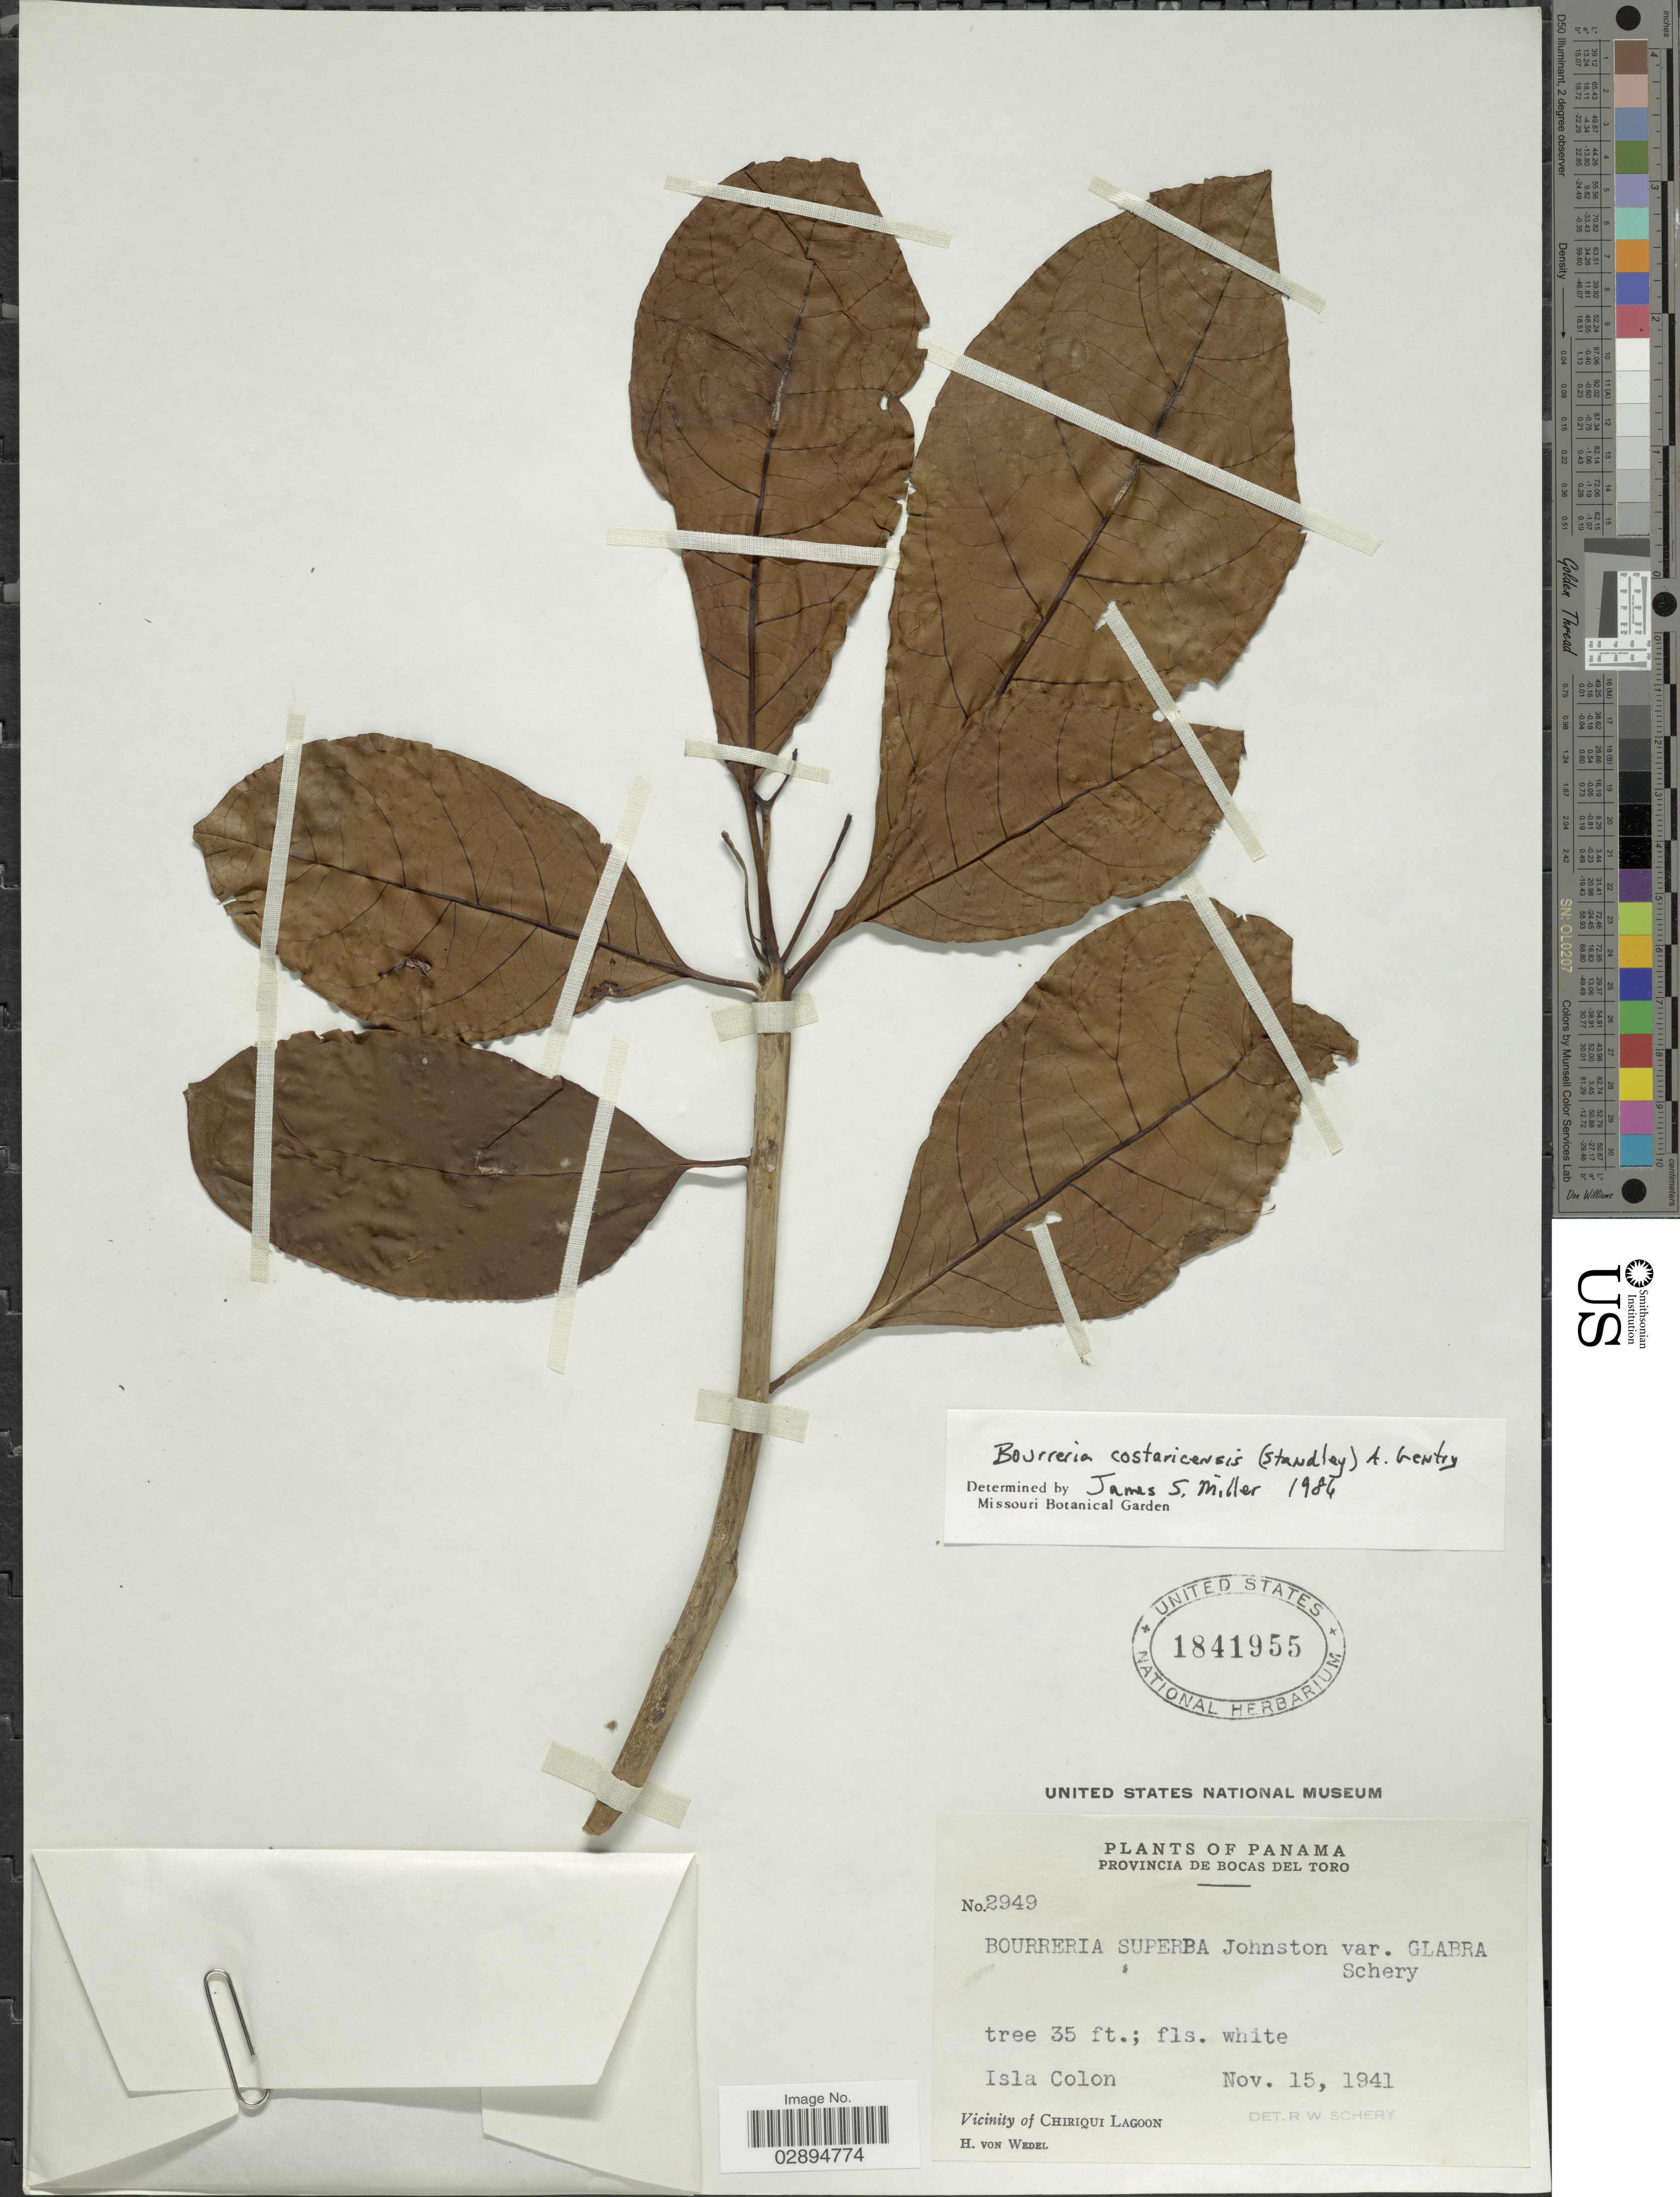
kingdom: Plantae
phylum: Tracheophyta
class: Magnoliopsida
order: Boraginales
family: Ehretiaceae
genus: Bourreria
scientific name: Bourreria costaricensis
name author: (Standl.) A.H. Gentry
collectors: H. von Wedel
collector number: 2949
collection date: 1941-11-15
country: Panama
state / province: Bocas del Toro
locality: Provincia de Bocas del Toro. Isla Colon. Vicinity of Chirique Lagoon.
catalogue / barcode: US 1841955